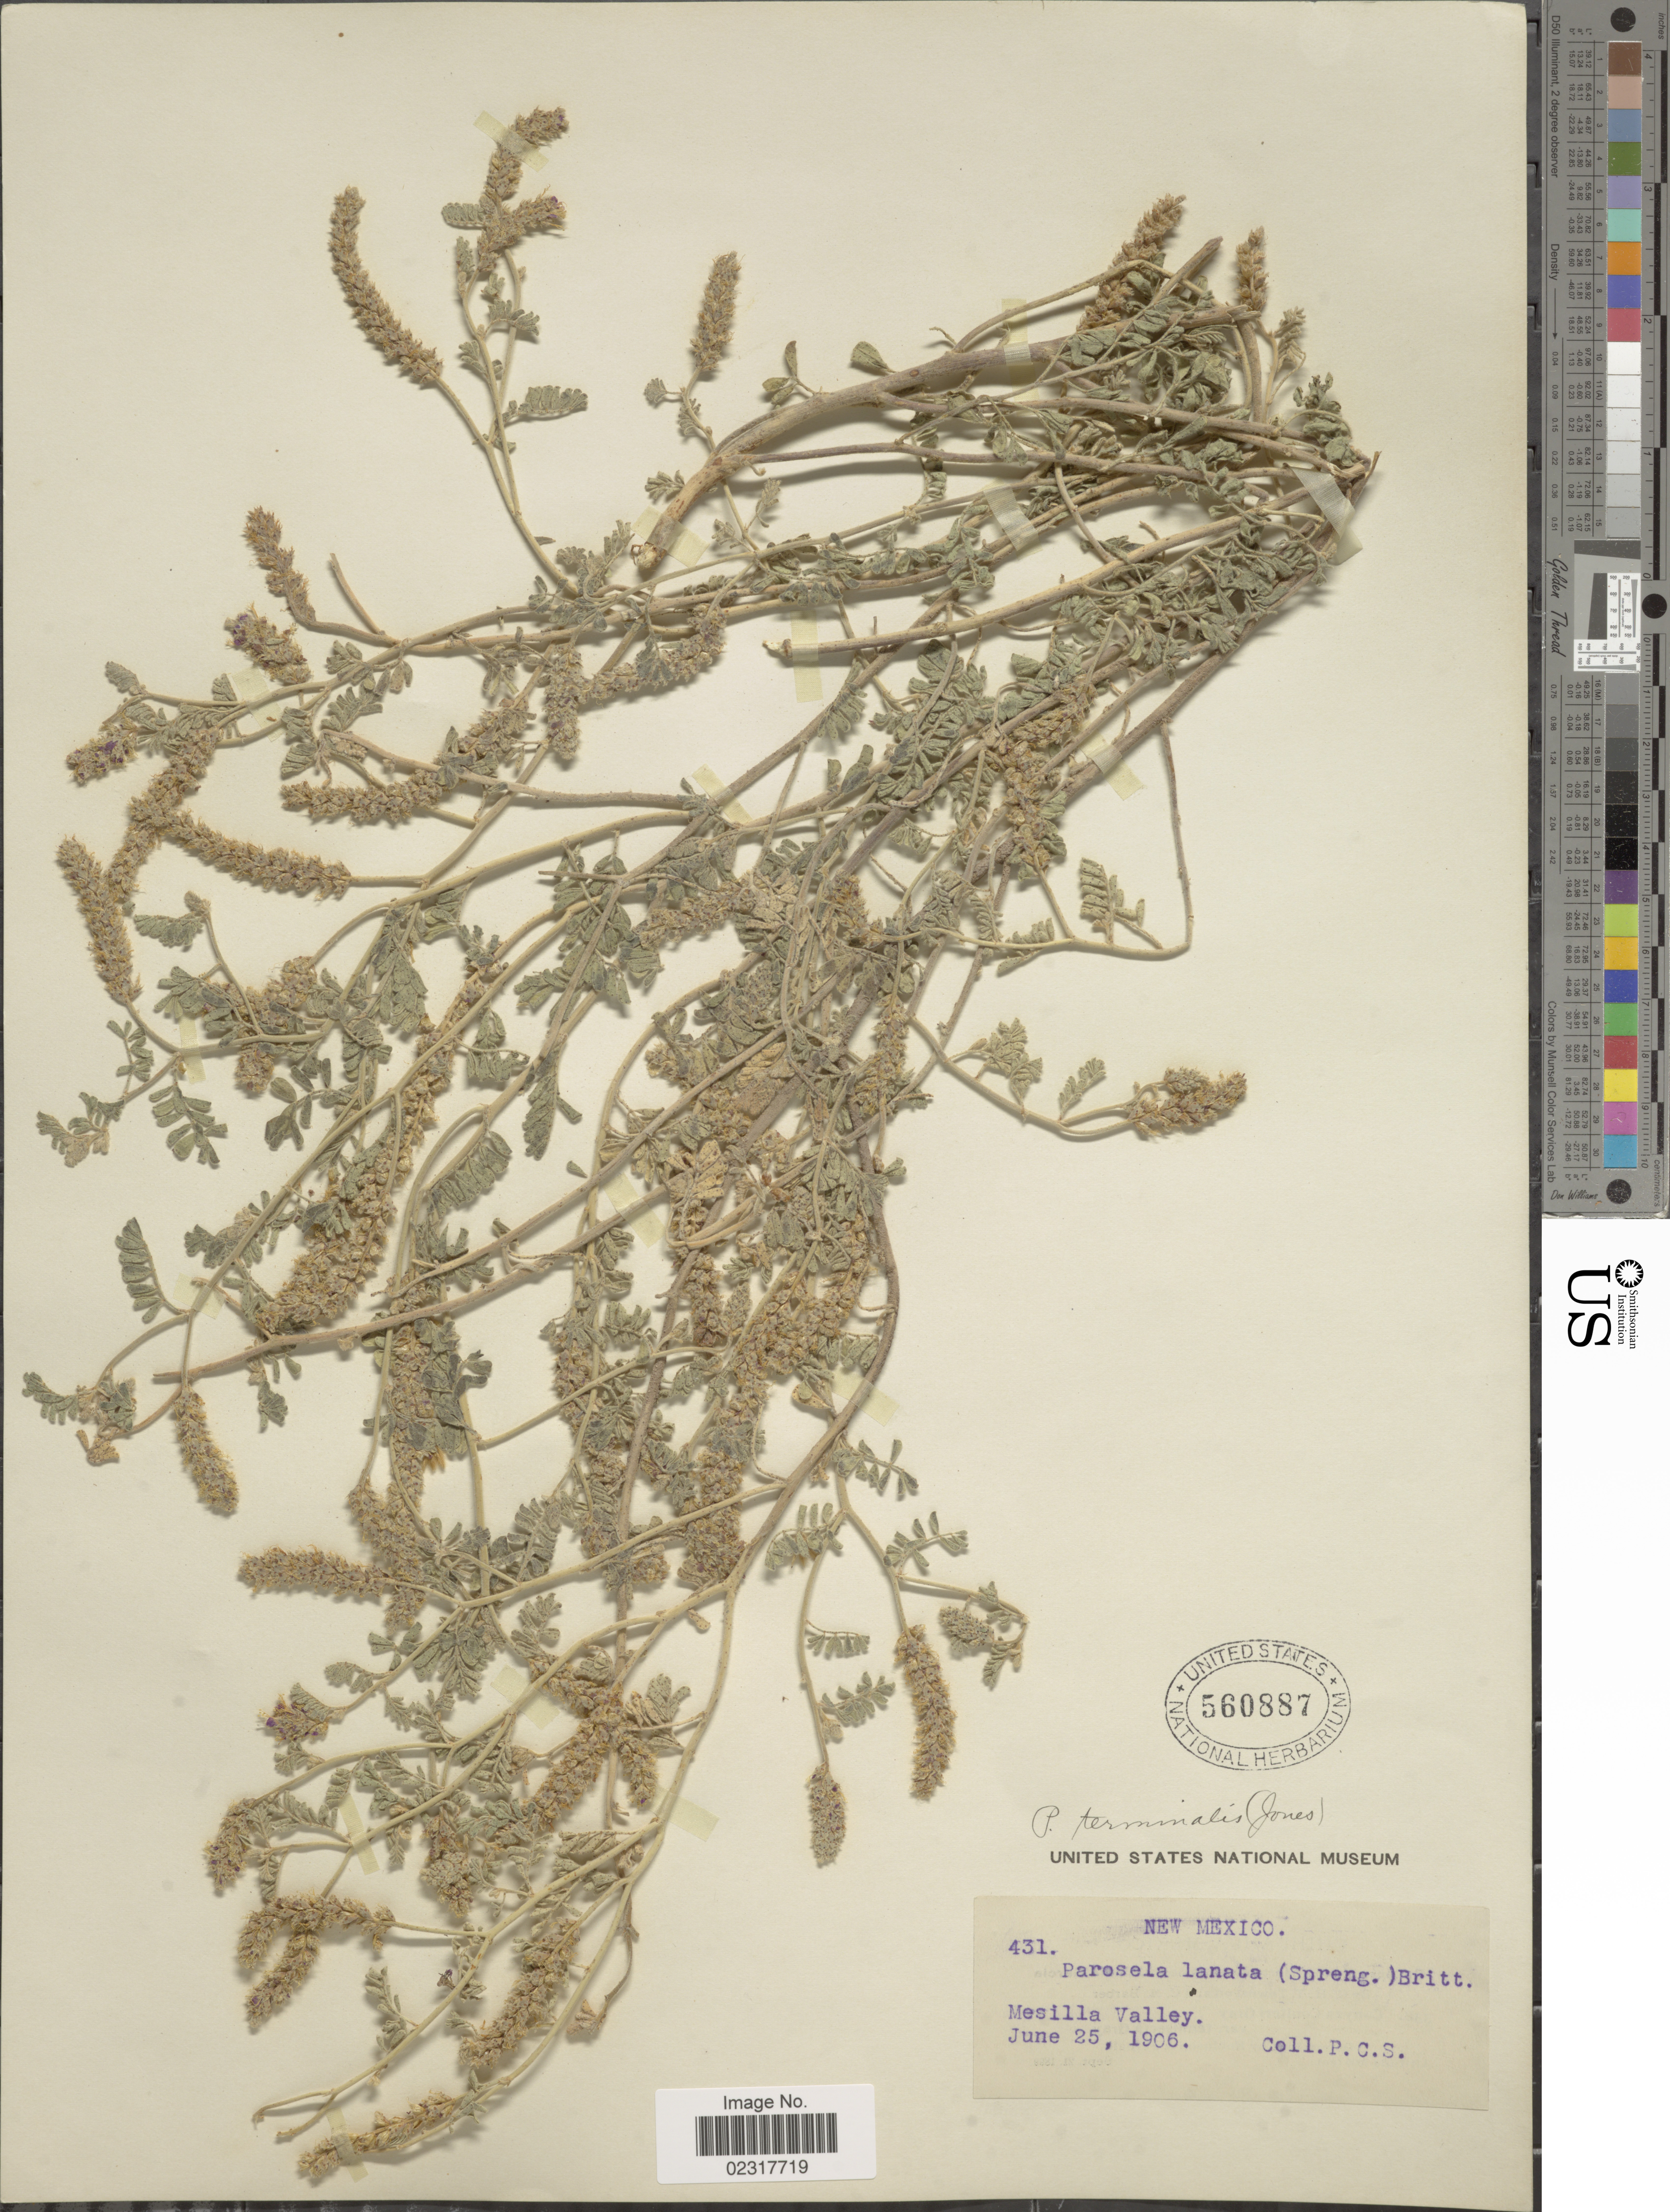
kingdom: Plantae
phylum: Tracheophyta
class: Magnoliopsida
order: Fabales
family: Fabaceae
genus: Dalea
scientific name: Dalea lanata var. terminalis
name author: (M.E. Jones) Barneby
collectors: P. C. S.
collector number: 431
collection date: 1906-06-25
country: United States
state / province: New Mexico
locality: Mesilla Valley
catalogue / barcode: US 560887